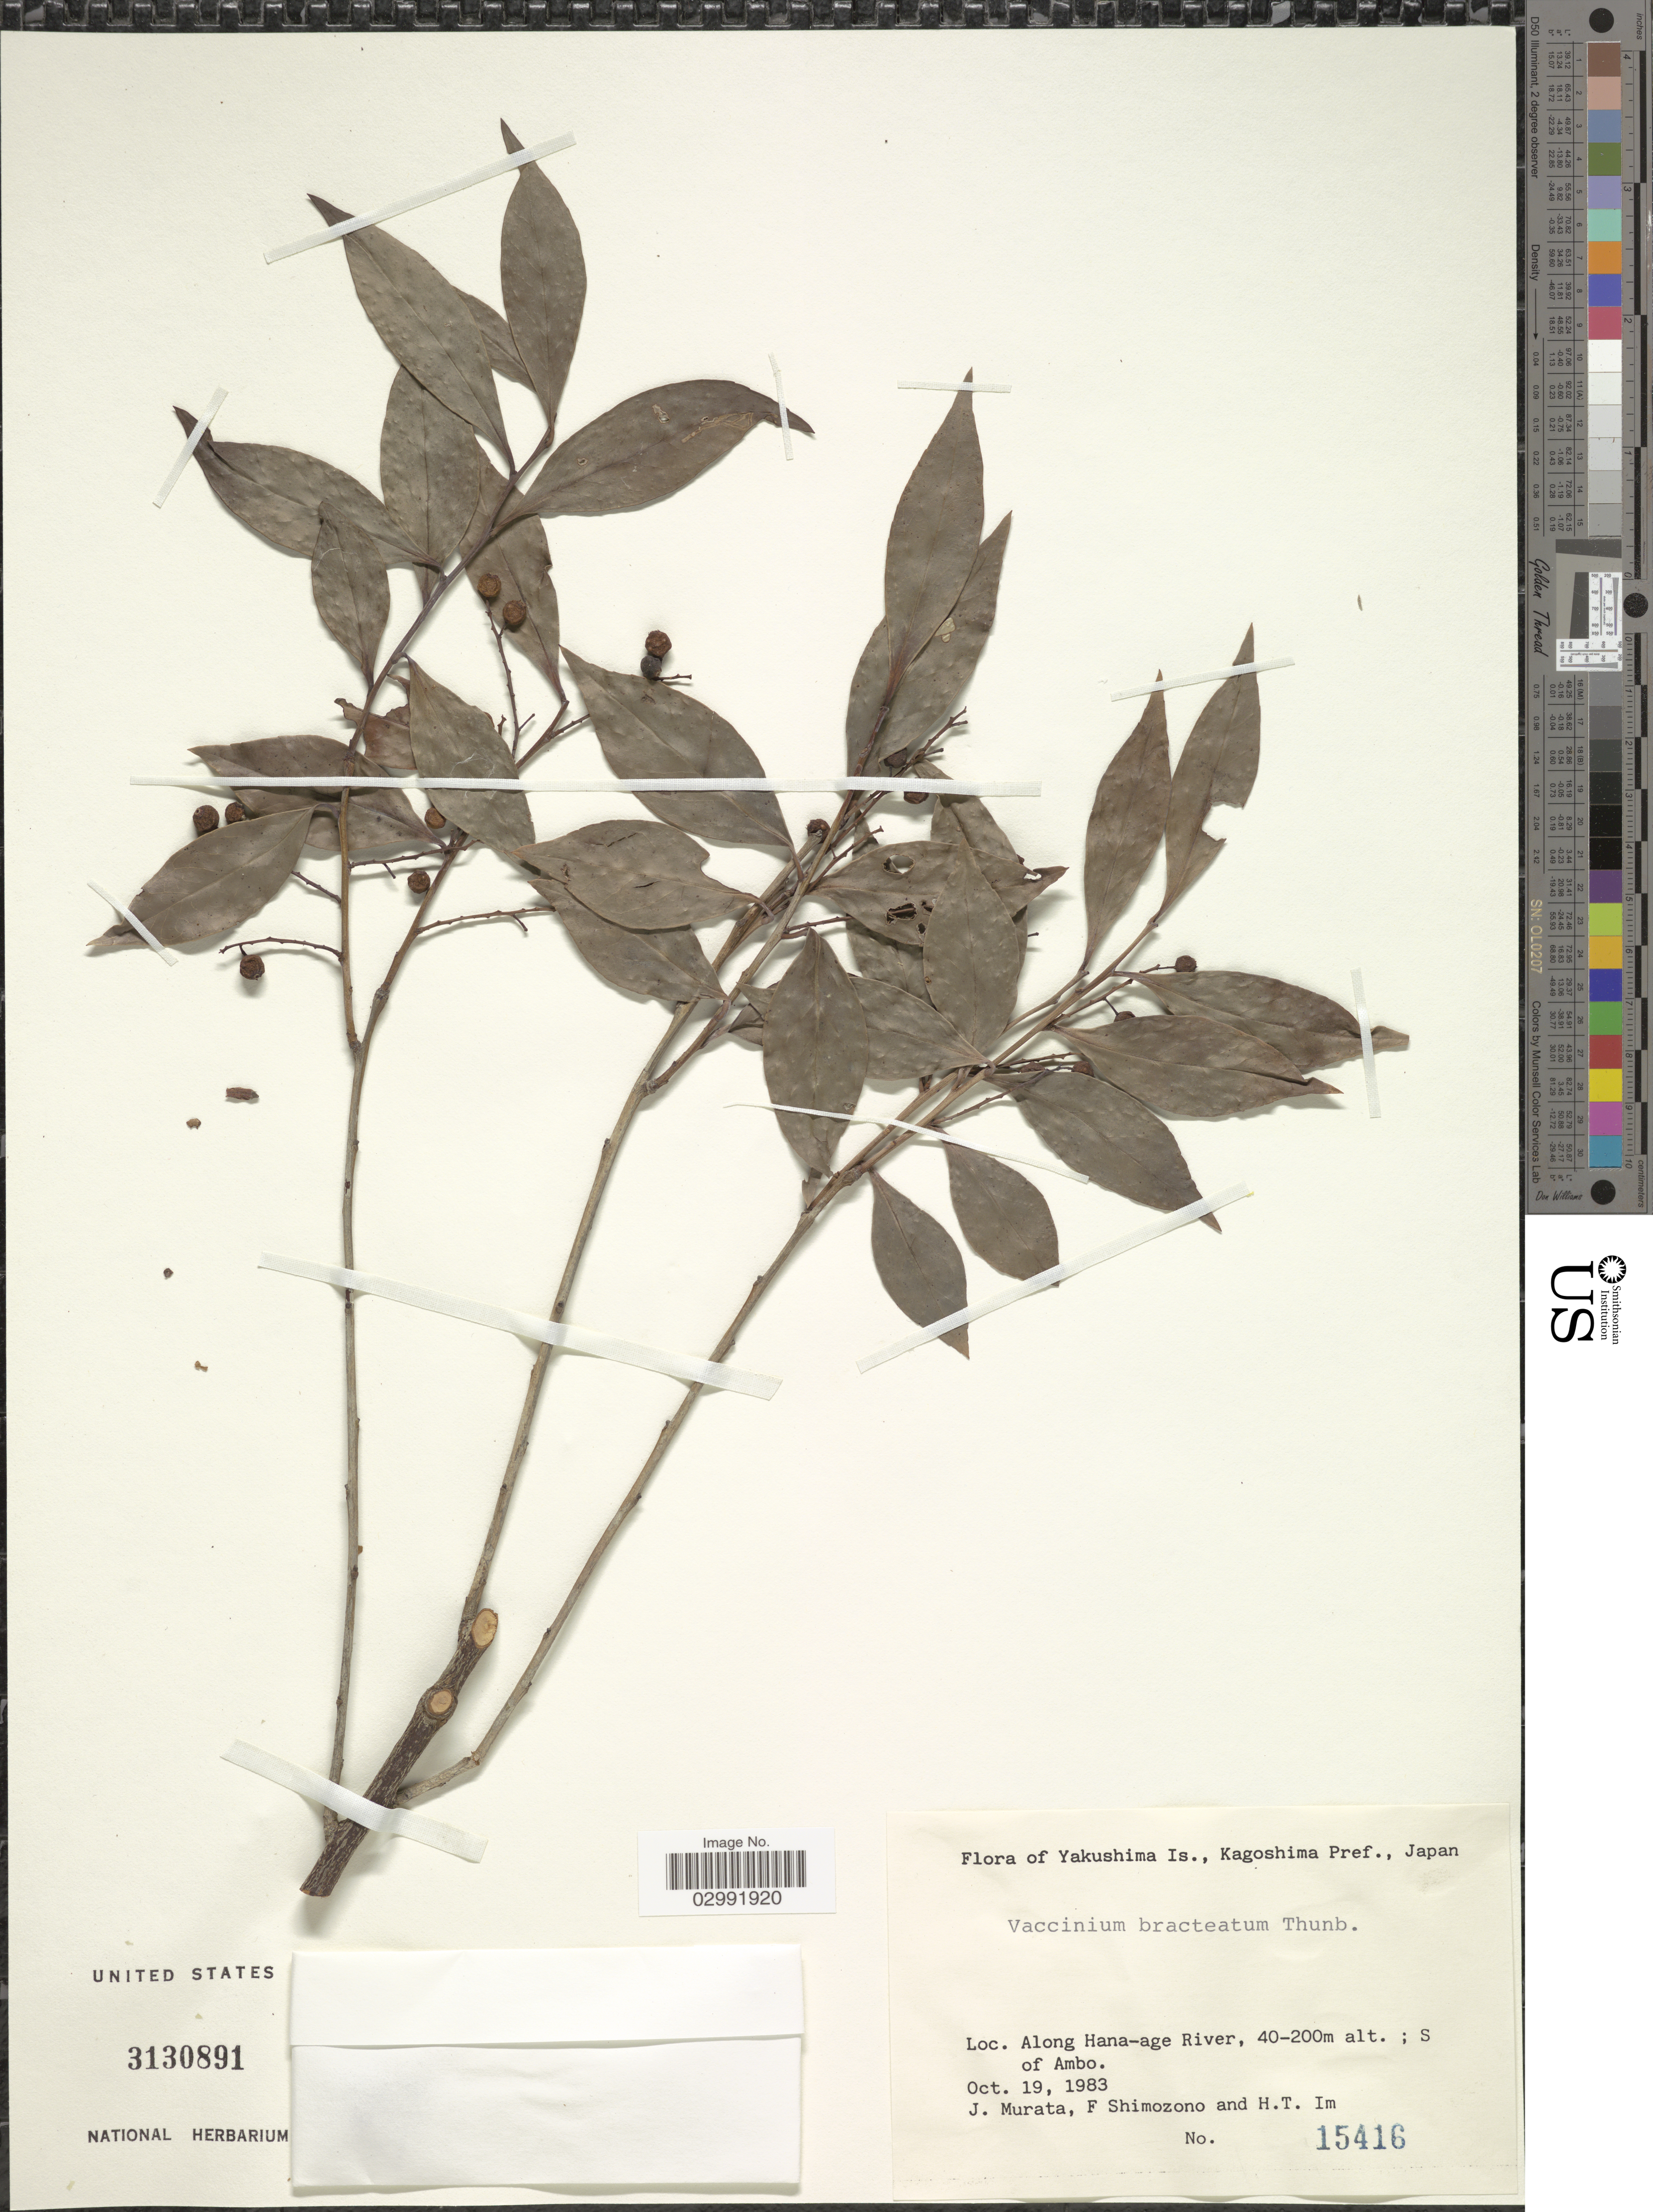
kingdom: Plantae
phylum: Tracheophyta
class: Magnoliopsida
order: Ericales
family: Ericaceae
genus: Vaccinium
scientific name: Vaccinium bracteatum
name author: Thunb.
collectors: J. Murata, F. Shimozono & H. Im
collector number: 15416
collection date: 1983-10-19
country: Japan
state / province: Kagosima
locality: Yakushima Is., Kagoshima Pref., Along Hana-age River; S of Ambo.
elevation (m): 40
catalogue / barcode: US 3130891